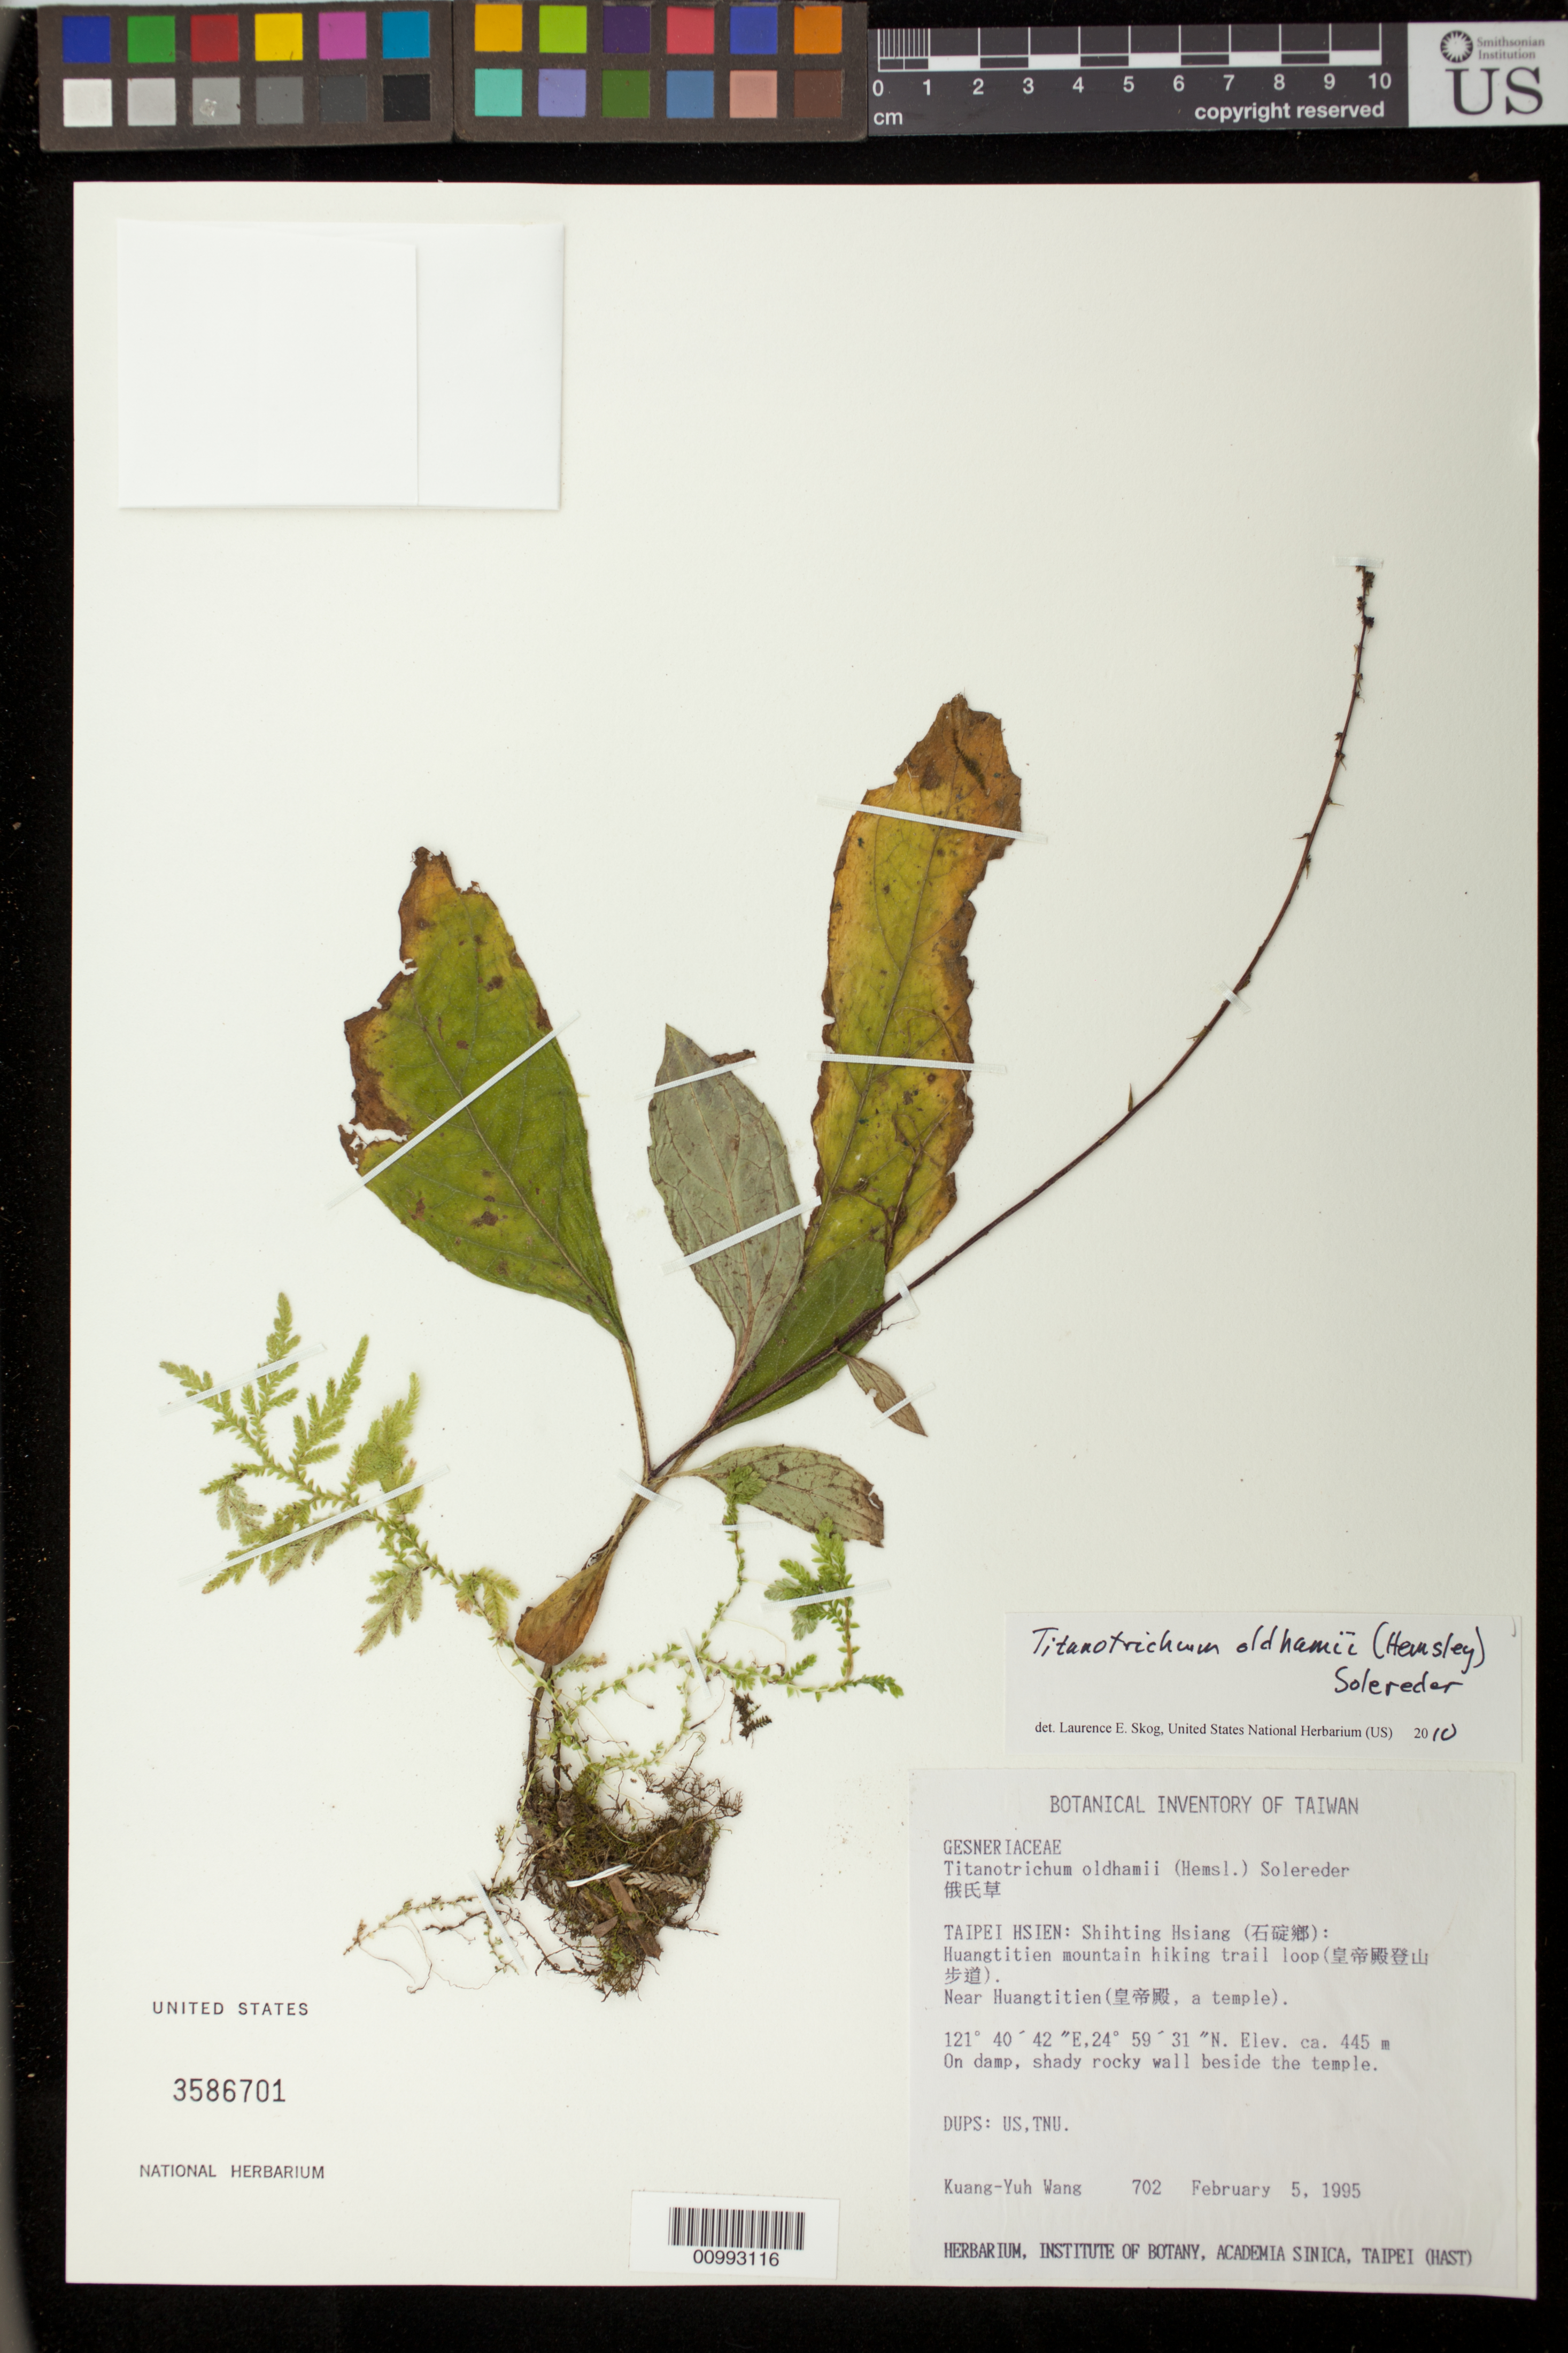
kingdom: Plantae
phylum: Tracheophyta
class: Magnoliopsida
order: Lamiales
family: Gesneriaceae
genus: Titanotrichum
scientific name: Titanotrichum oldhamii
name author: (Hemsl.) Soler.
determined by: Skog, Laurence E.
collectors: K. Wang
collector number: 702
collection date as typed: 05 Feb 1995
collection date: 1995-02-05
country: Taiwan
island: Taiwan [Formosa]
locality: Tapei Hsien: Shihting Hsiang; Huangtitien mountain hiking trail loop, near Huangtitien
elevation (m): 445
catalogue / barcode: US 3586701